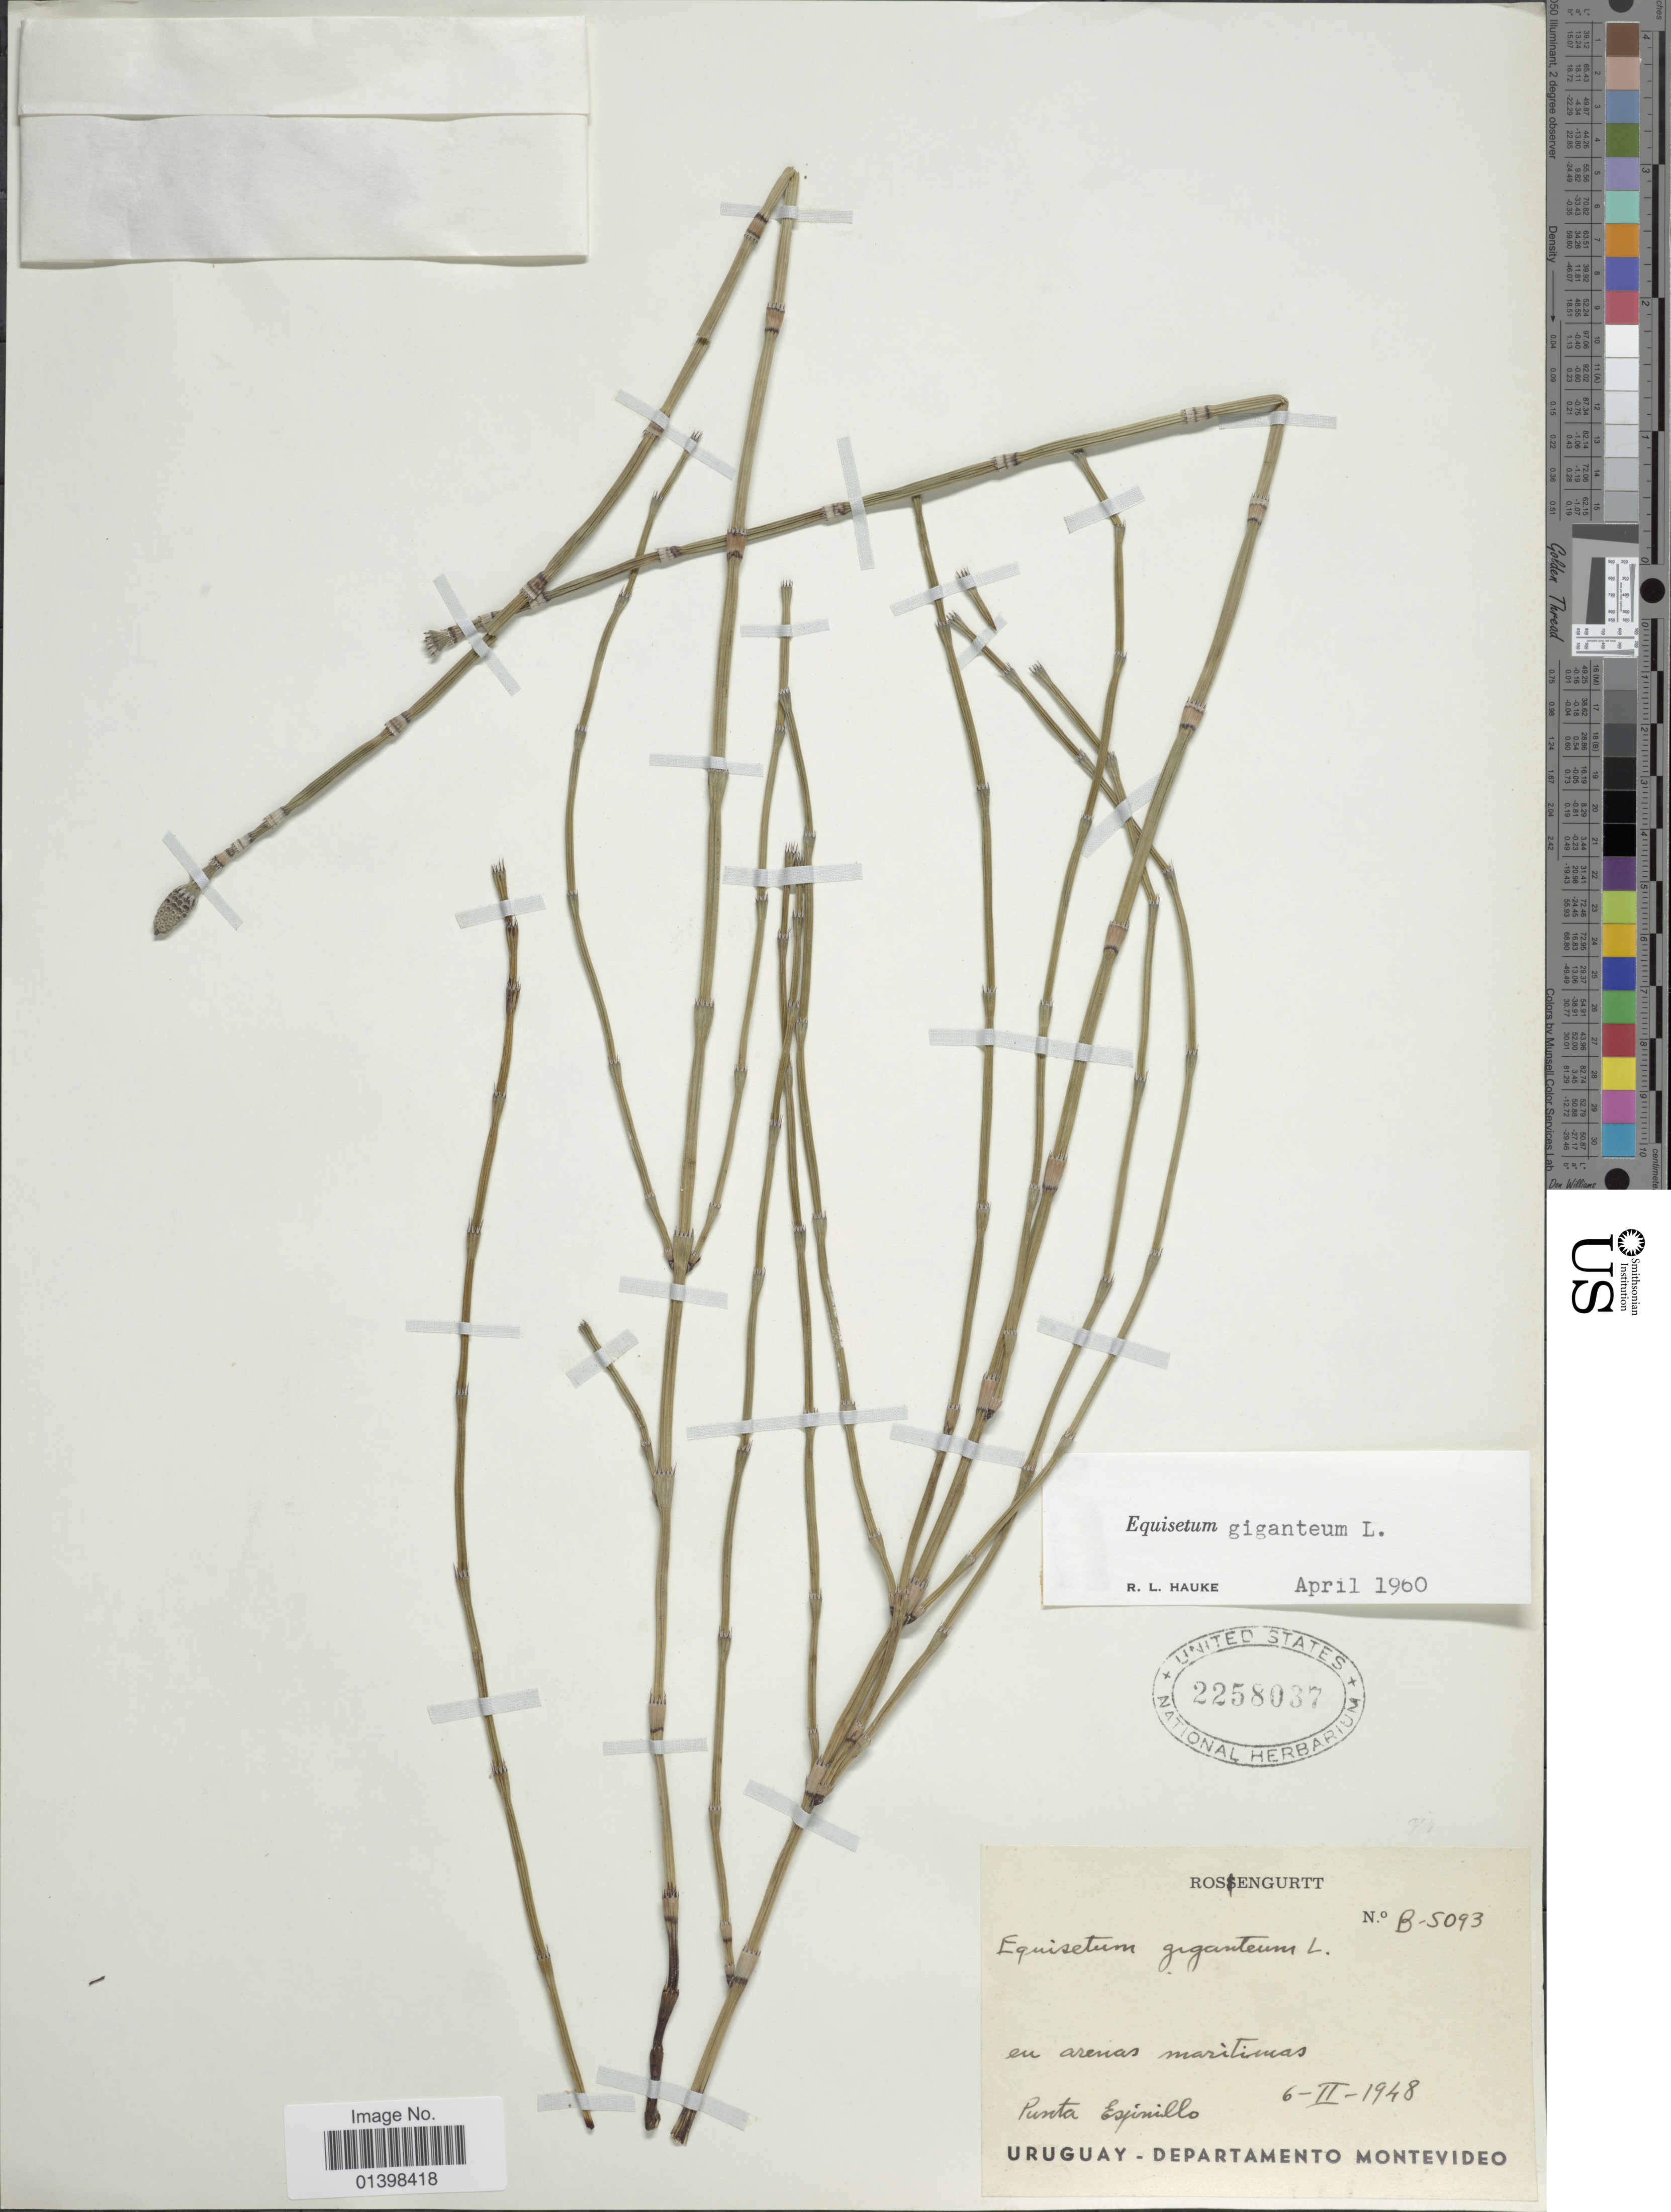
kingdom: Plantae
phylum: Tracheophyta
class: Polypodiopsida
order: Equisetales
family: Equisetaceae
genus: Equisetum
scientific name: Equisetum giganteum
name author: L.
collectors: -- Rosengurtt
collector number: B-5093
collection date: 1948-02-06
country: Uruguay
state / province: Montevideo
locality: En arenas maritimas, Punta Espinillo.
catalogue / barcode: US 2258037